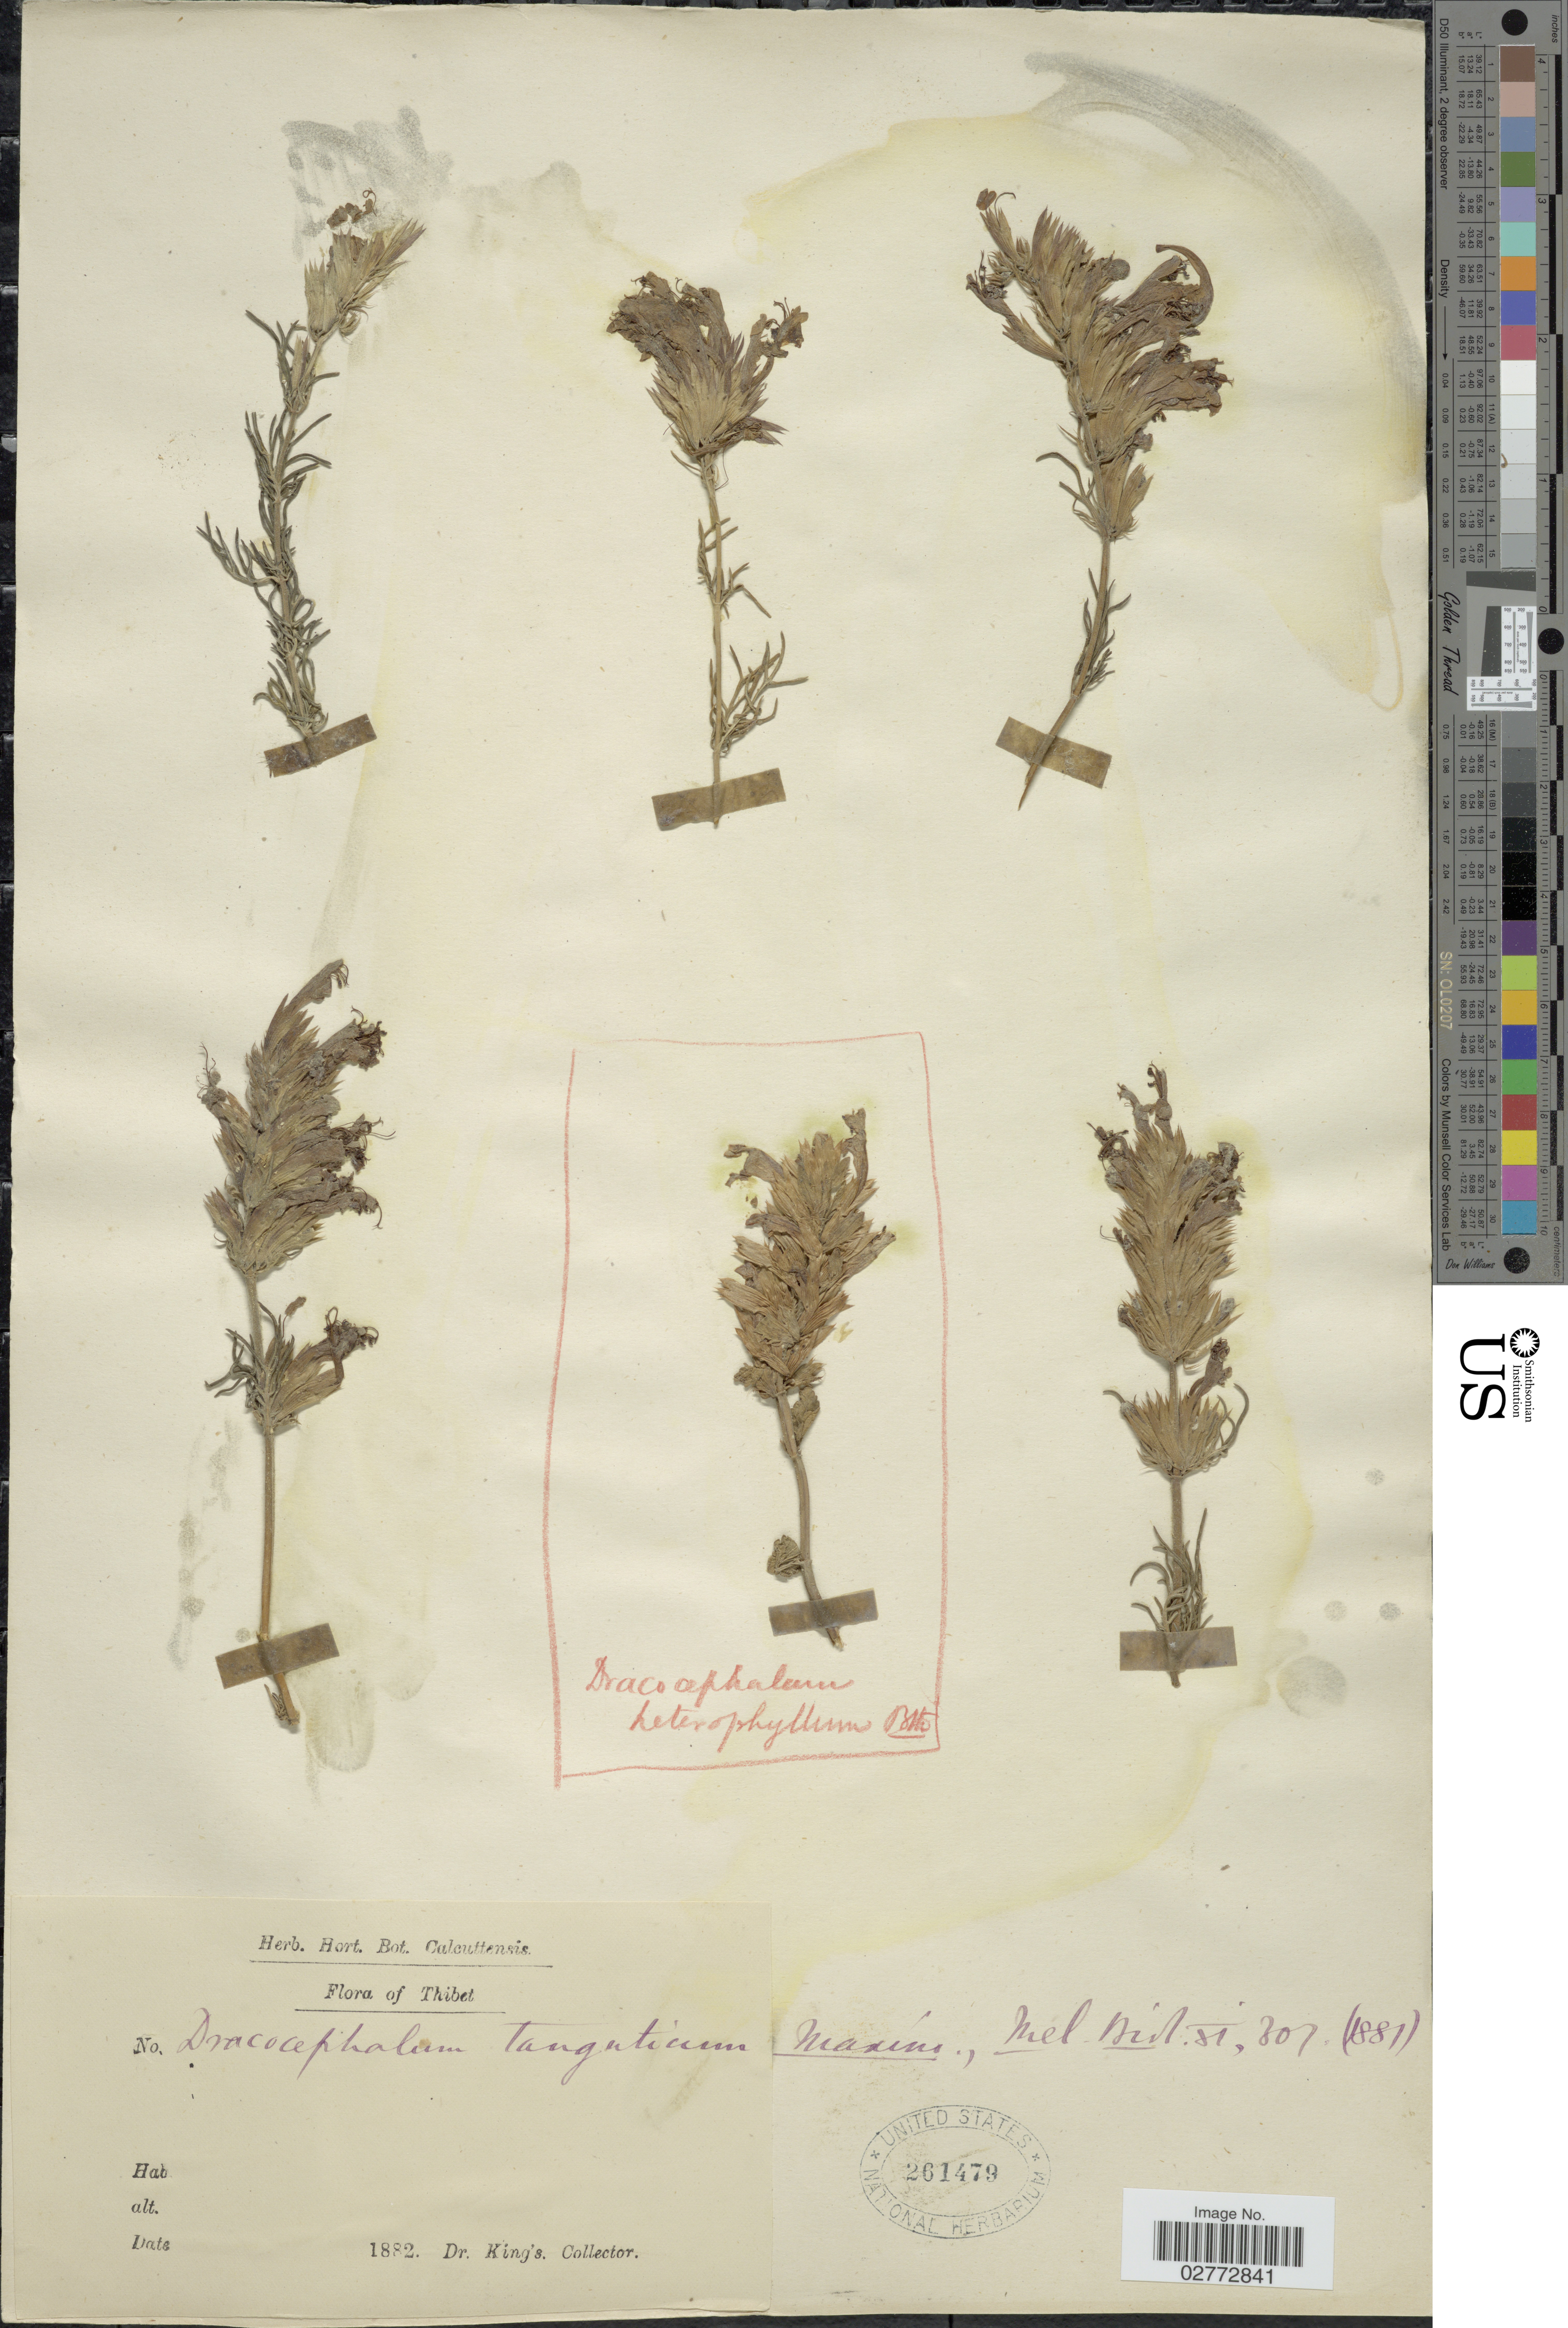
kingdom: Plantae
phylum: Tracheophyta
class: Magnoliopsida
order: Lamiales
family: Lamiaceae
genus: Dracocephalum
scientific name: Dracocephalum tanguticum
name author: Maxim.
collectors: Dr. King's collector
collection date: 1882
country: China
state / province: Xizang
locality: Thibet.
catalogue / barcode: US 261479